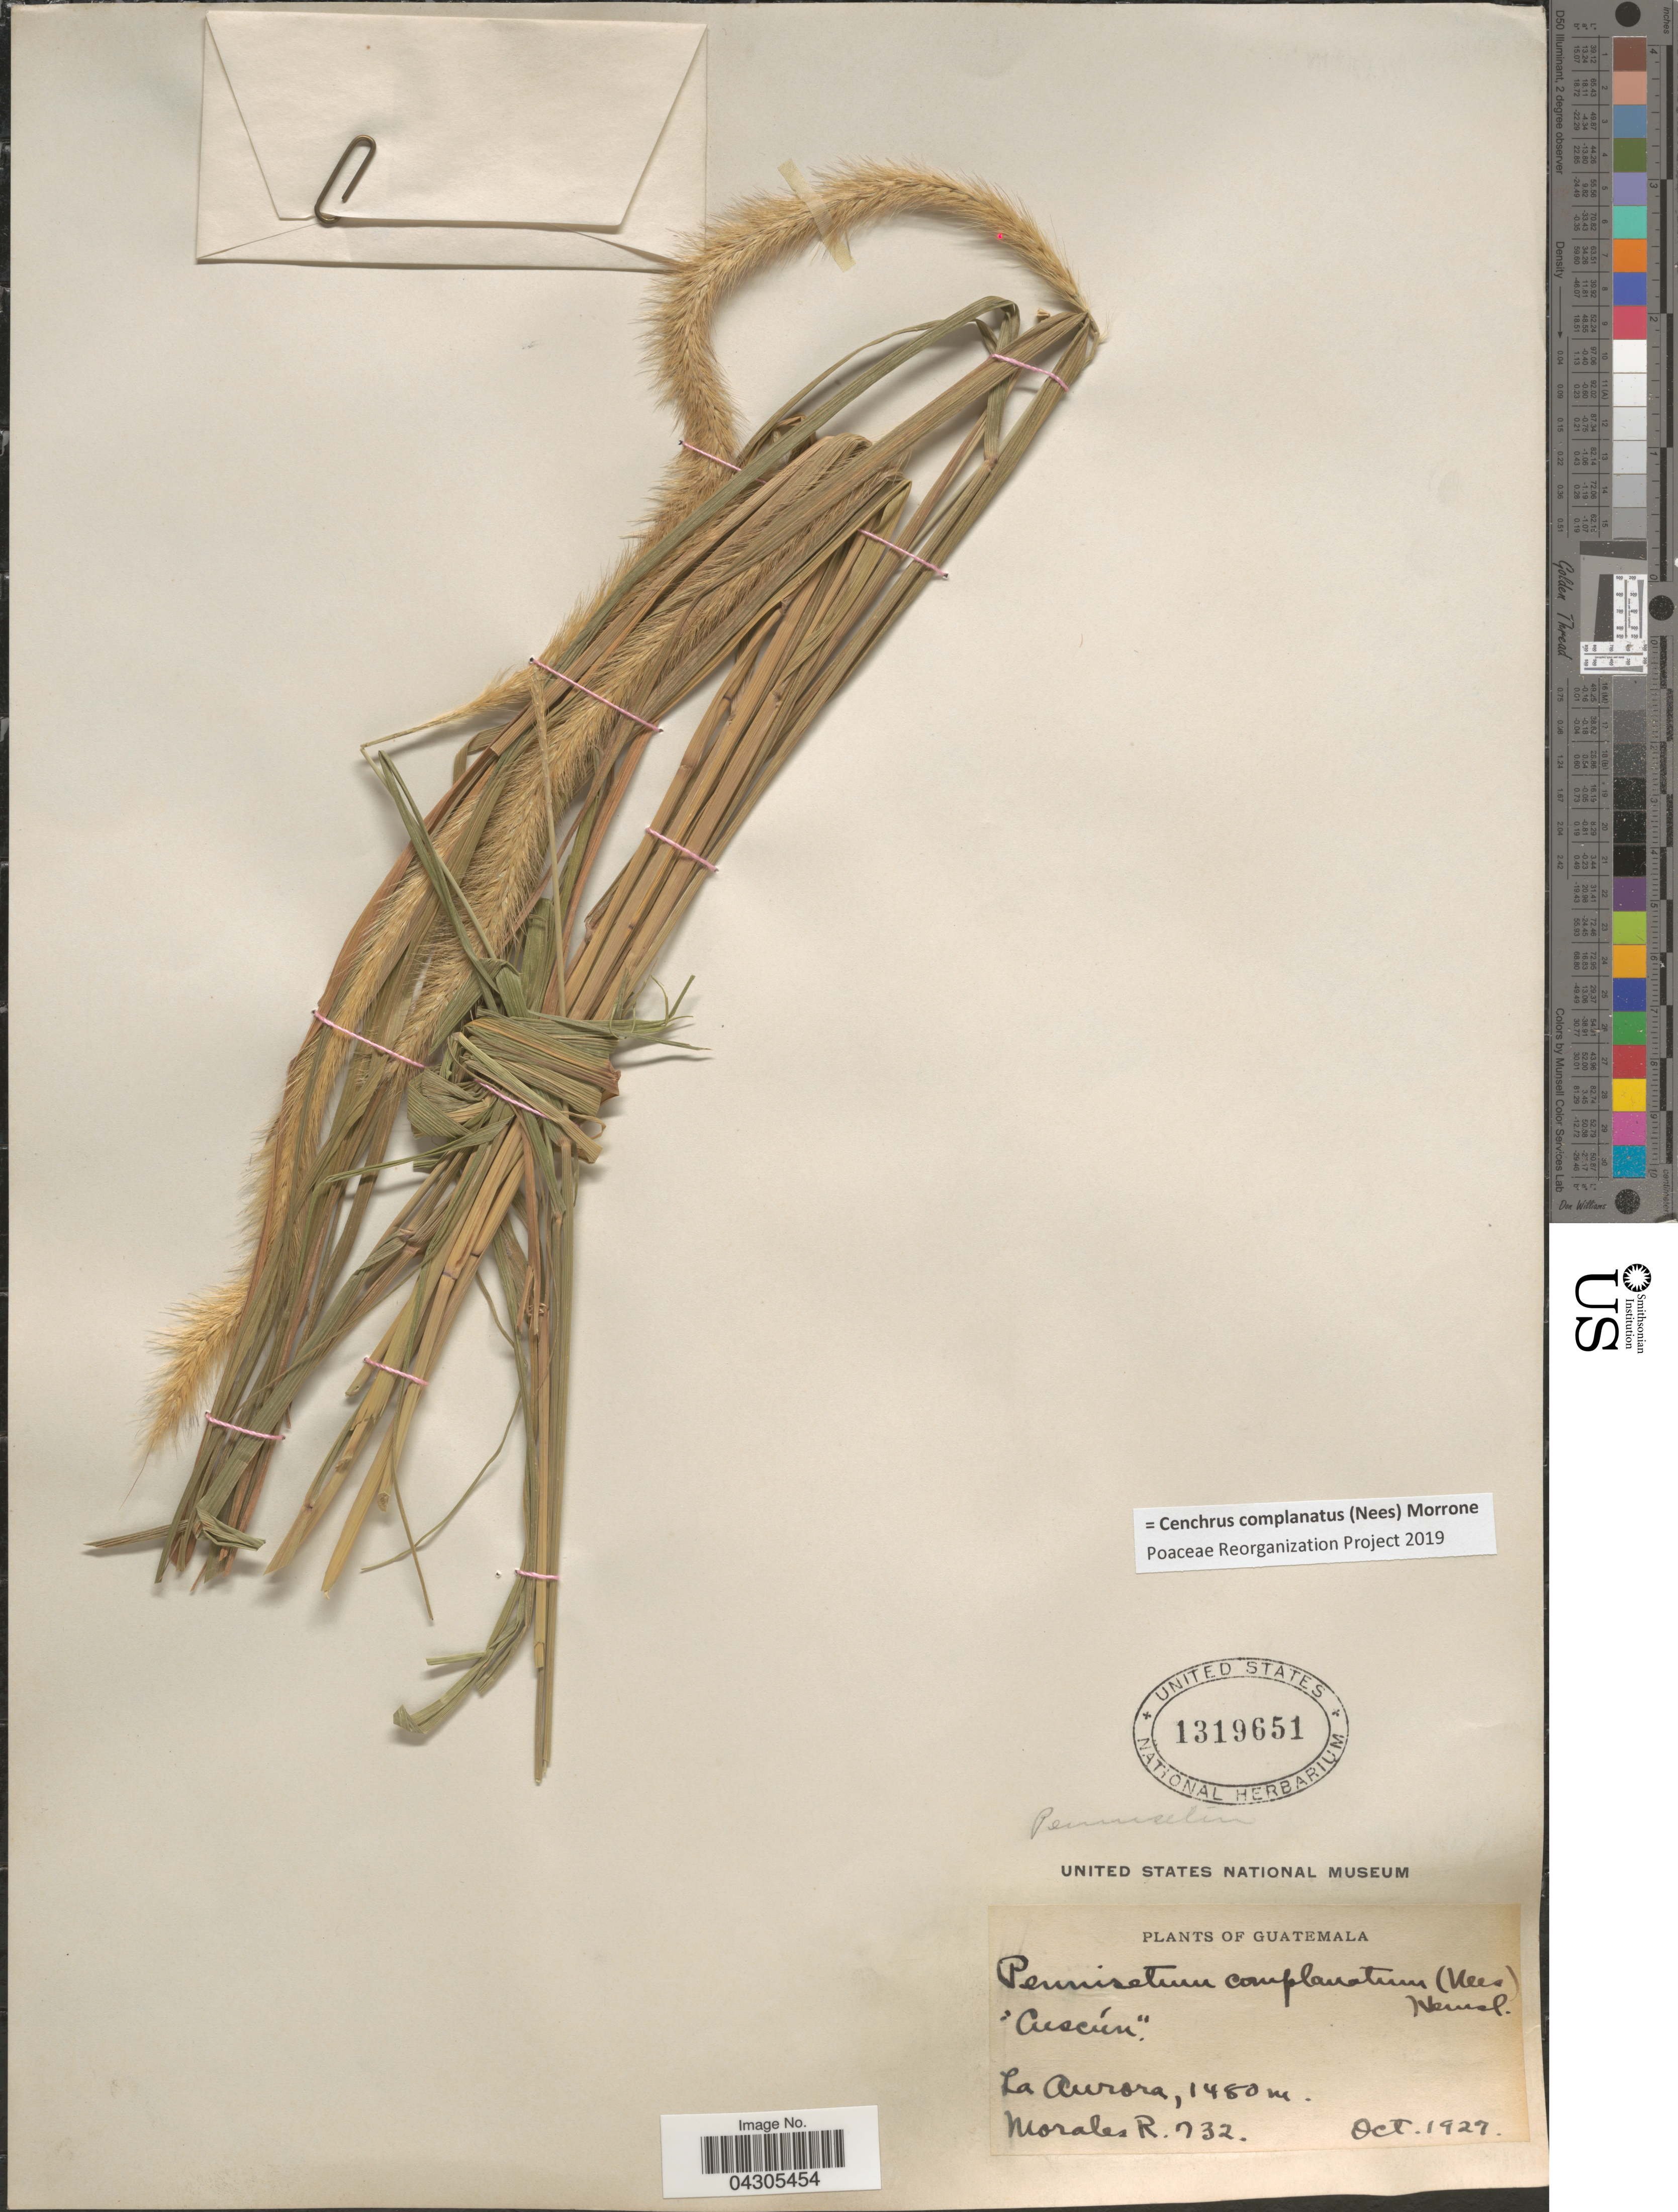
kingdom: Plantae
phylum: Tracheophyta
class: Liliopsida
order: Poales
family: Poaceae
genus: Cenchrus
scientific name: Cenchrus complanatus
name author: (Nees) Morrone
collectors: R. Morales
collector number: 732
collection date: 1927-10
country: Guatemala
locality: Cuscún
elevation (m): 1480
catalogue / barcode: US 1319651